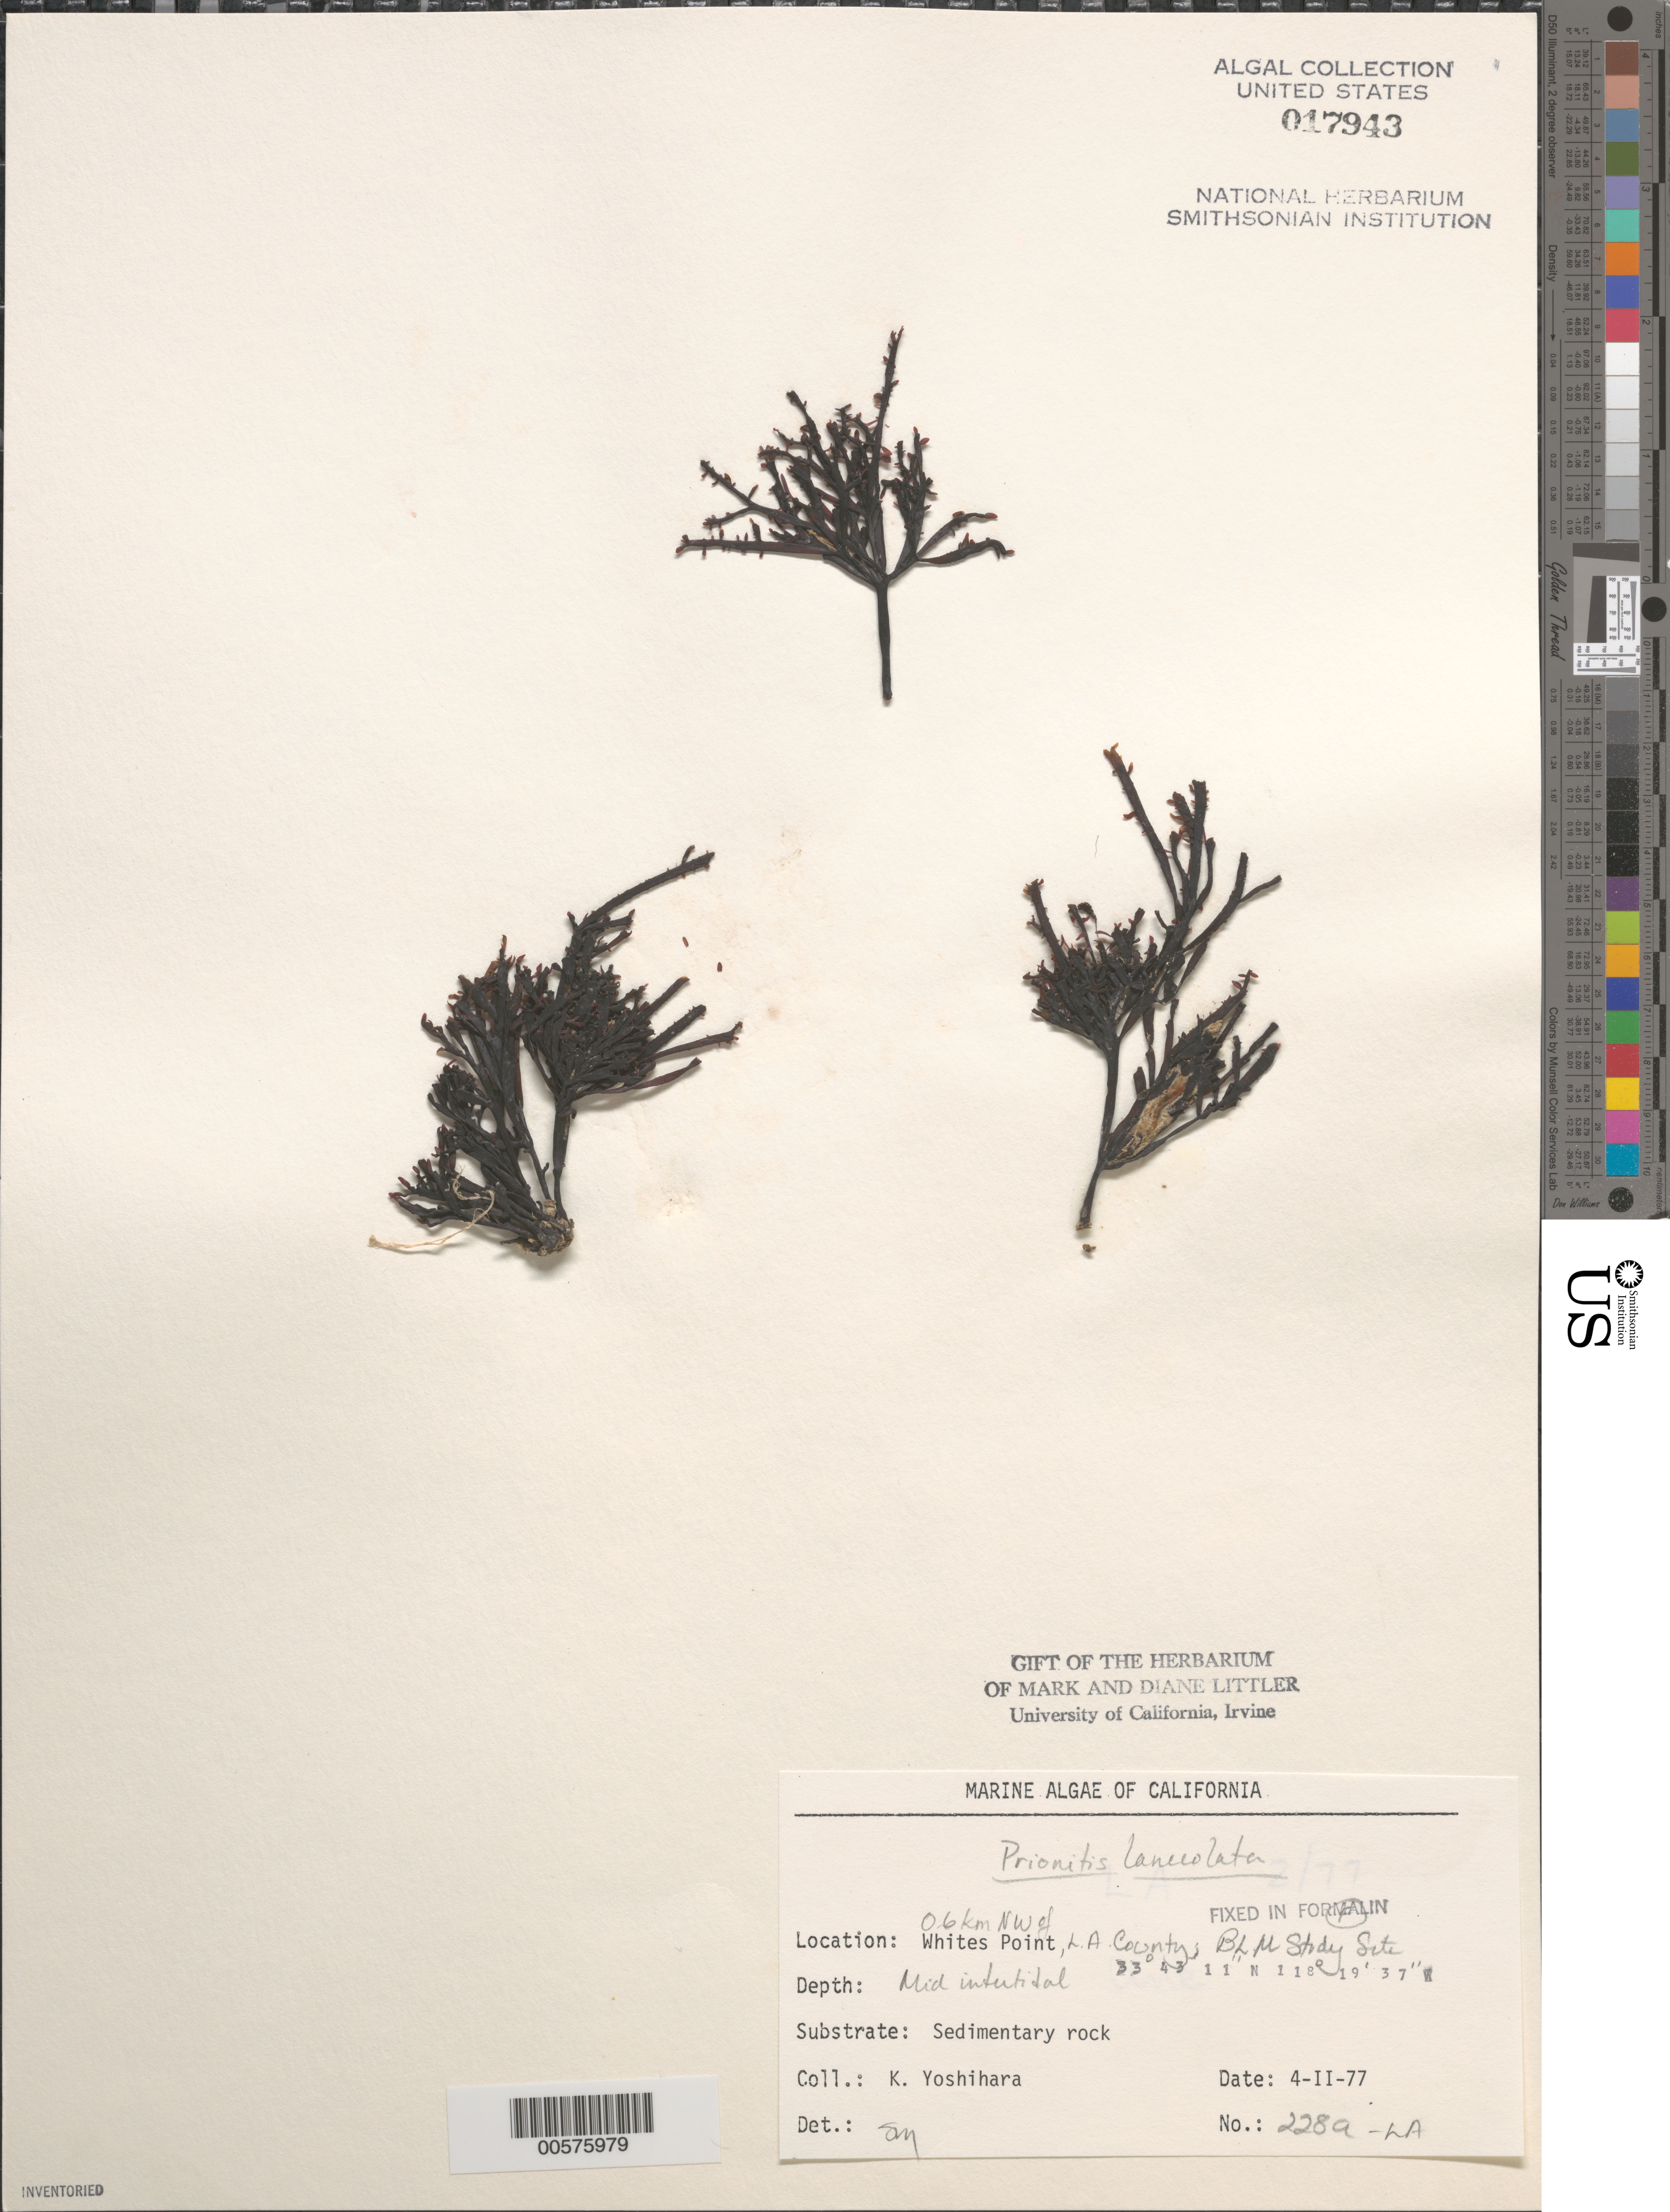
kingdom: Plantae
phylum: Rhodophyta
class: Florideophyceae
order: Cryptonemiales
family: Cryptonemiaceae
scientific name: Prionitis lanceolata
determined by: Murray, S. N.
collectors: K. Yoshihara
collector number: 228a-la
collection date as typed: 04 Feb 1977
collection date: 1977-02-04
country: United States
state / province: California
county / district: Los Angeles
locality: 0.6 km northwest of Whites Point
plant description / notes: BLM-SOCALBIGHT Rocky Intertidal Survey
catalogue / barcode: US 17943